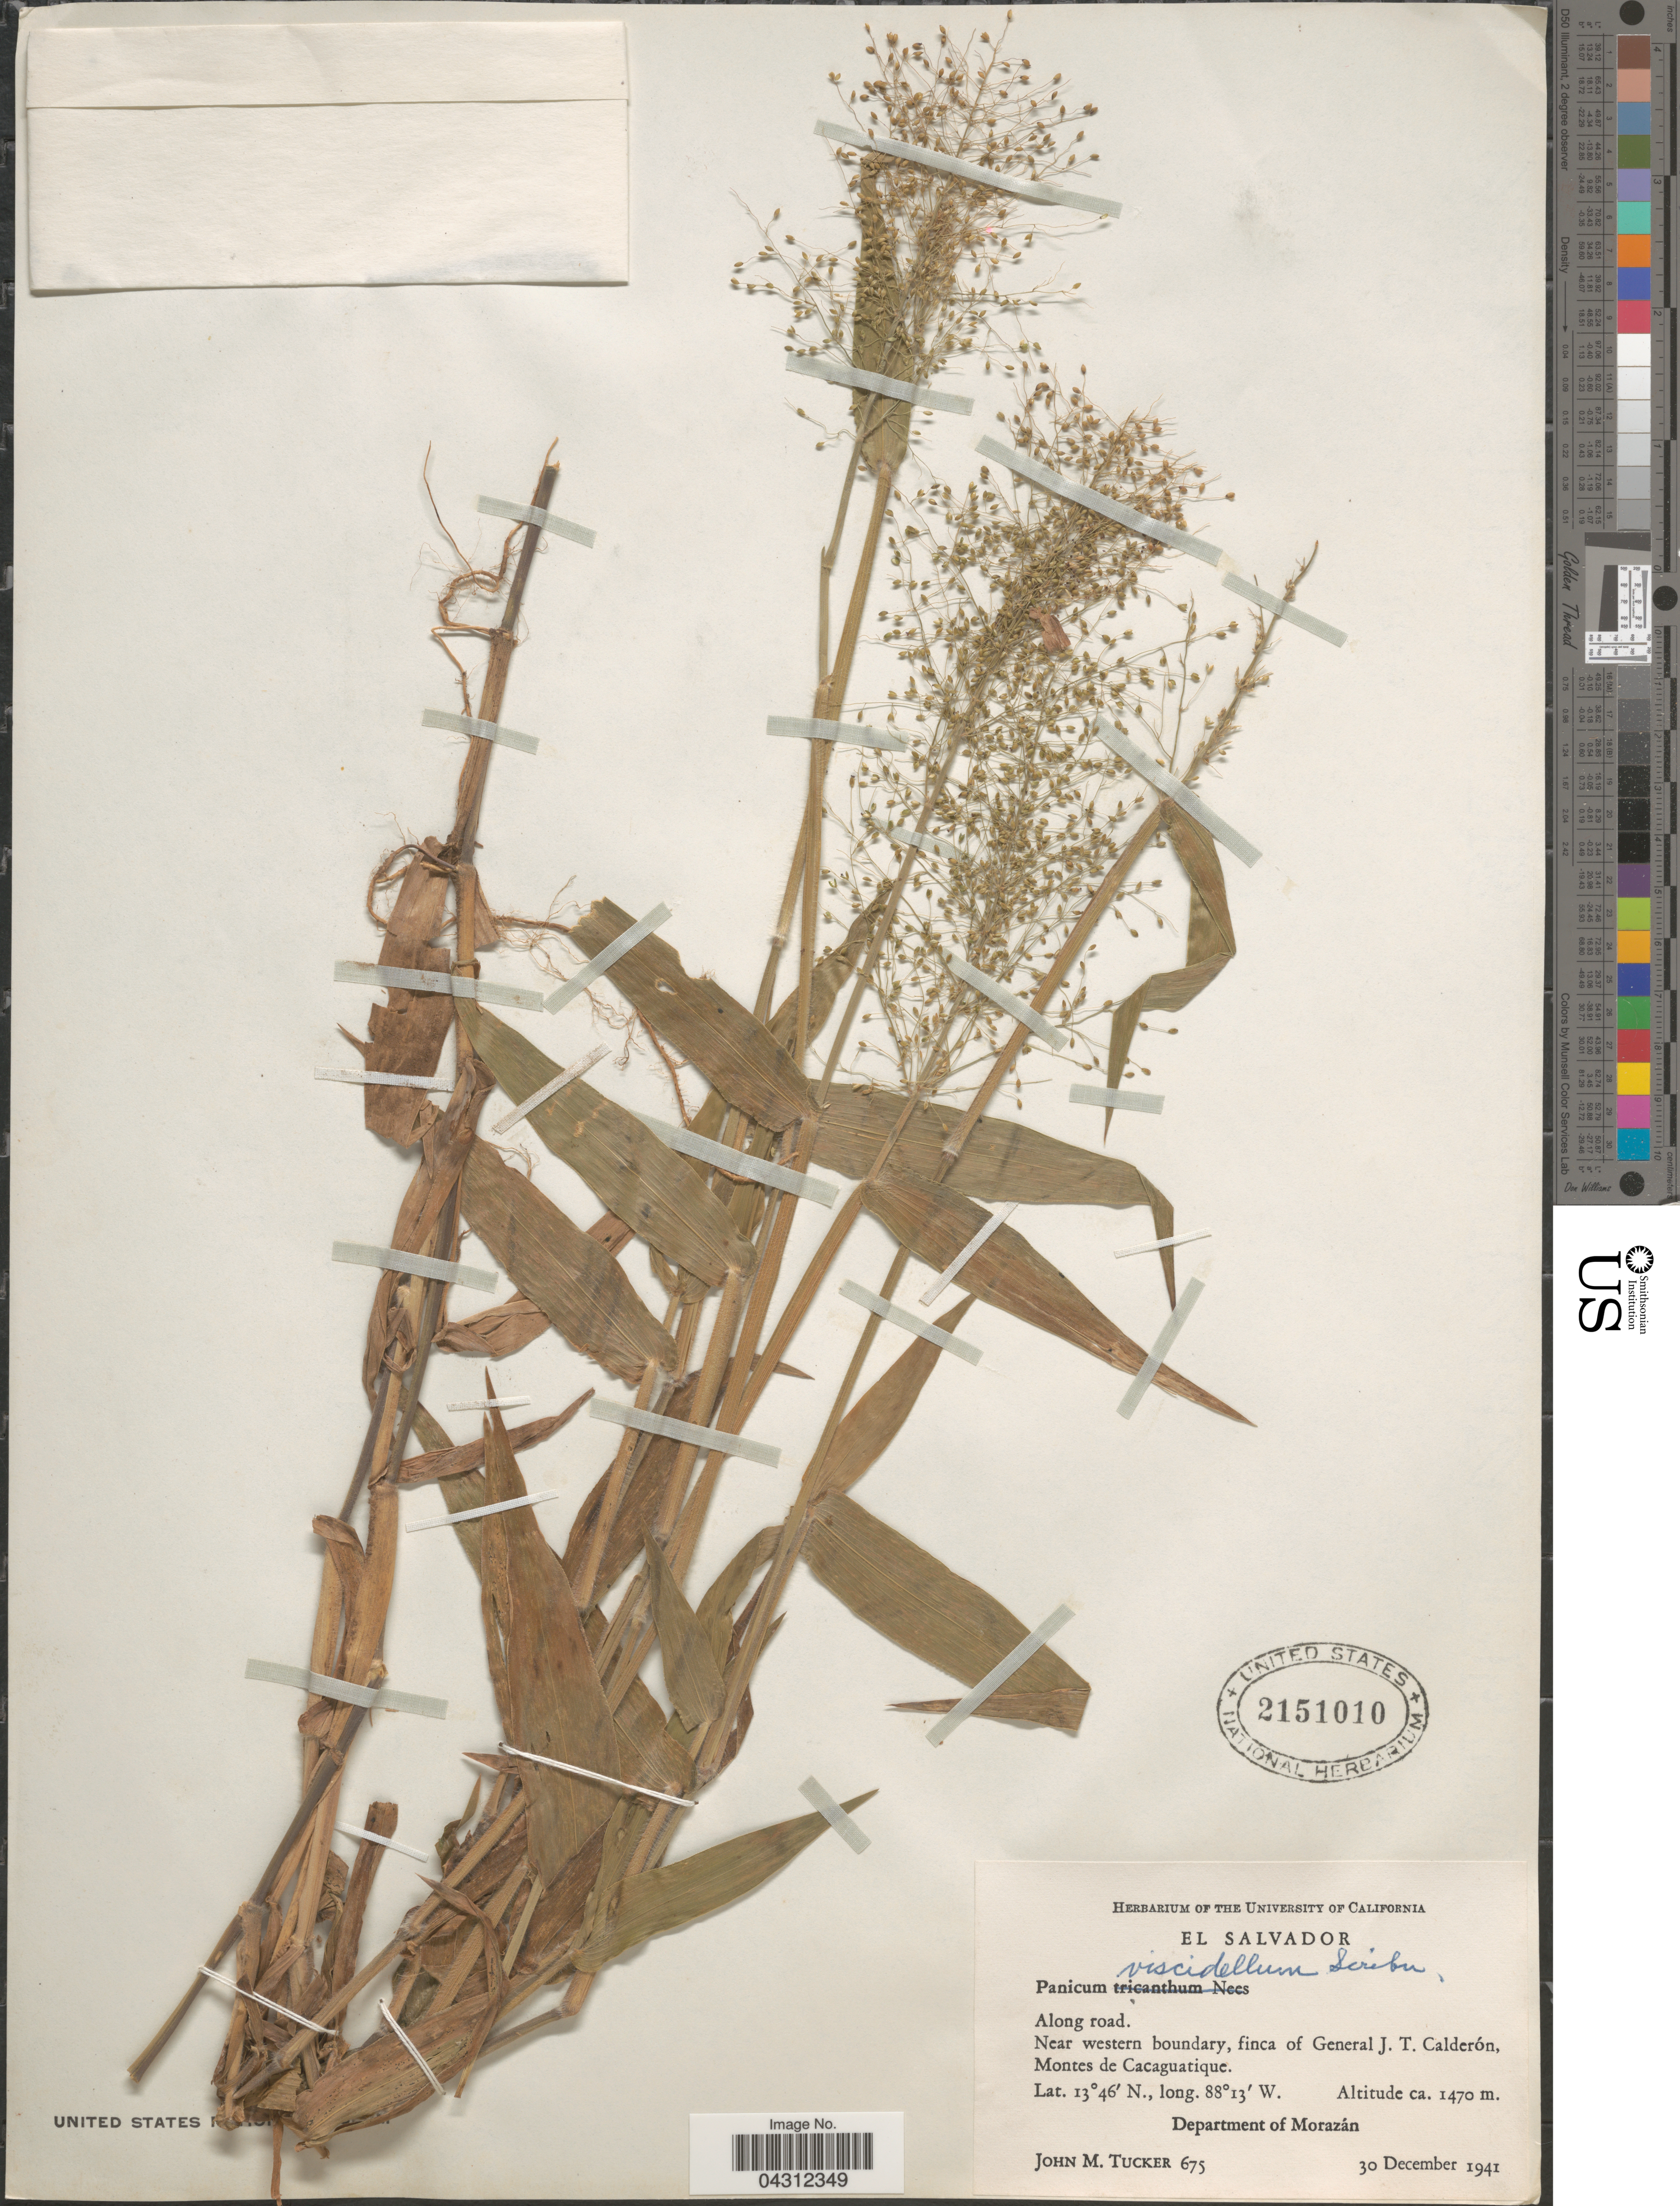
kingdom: Plantae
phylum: Tracheophyta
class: Liliopsida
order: Poales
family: Poaceae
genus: Dichanthelium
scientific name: Dichanthelium viscidellum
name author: (Scribn.) Gould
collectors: J. M. Tucker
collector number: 675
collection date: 1941-12-30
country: El Salvador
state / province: Morazan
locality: Along road. Near western boundary, finca of General J. T. Calderón, Montes de Cacaguatique. Department of Morazán.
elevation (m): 1470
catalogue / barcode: US 2151010